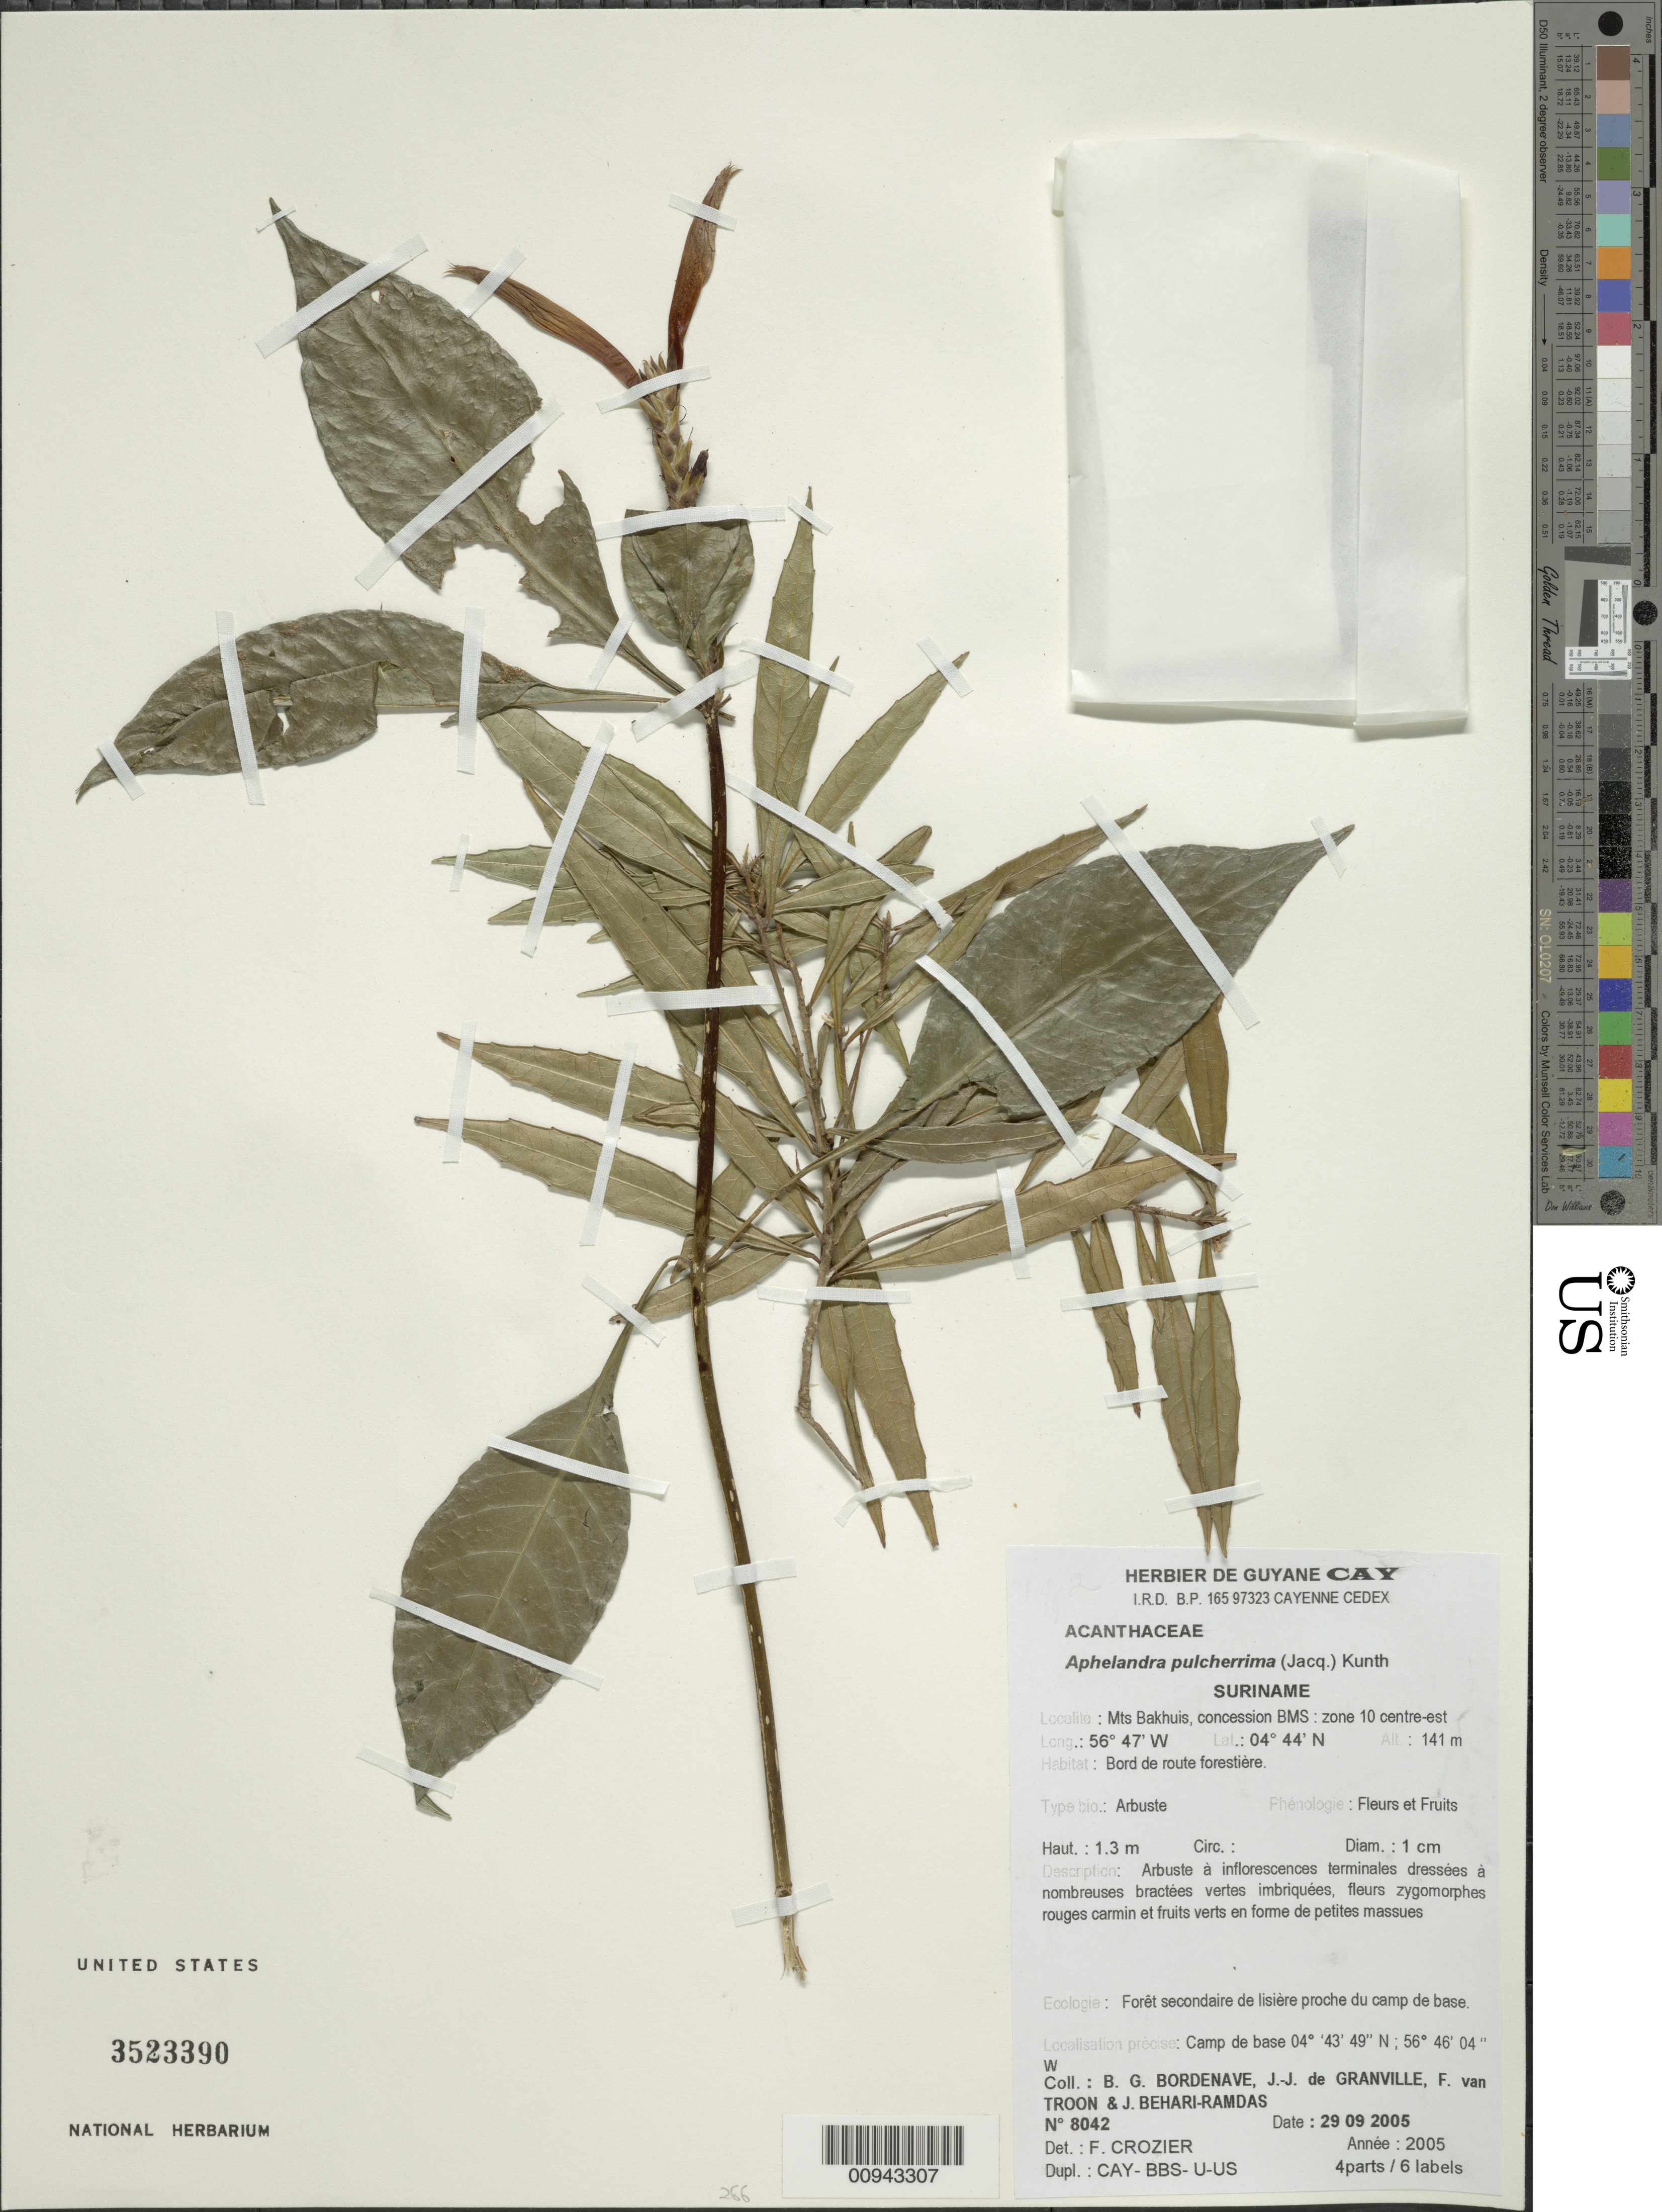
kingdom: Plantae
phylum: Tracheophyta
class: Magnoliopsida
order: Lamiales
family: Acanthaceae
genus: Aphelandra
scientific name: Aphelandra pulcherrima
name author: (Jacq.) Kunth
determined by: Crozier, F.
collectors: B. Bordenave, J.-J. de Granville, F. Van Troon & J. Behari-Ramdas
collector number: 8042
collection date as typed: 29-Sep-05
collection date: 2005-09-29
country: Suriname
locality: Mts Bakhuis, concession BMS: Zone 10 centre-est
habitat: Bord de route forestiere. Foret secondaire de lisiere proche du camp de base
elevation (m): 141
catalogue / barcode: US 3523390